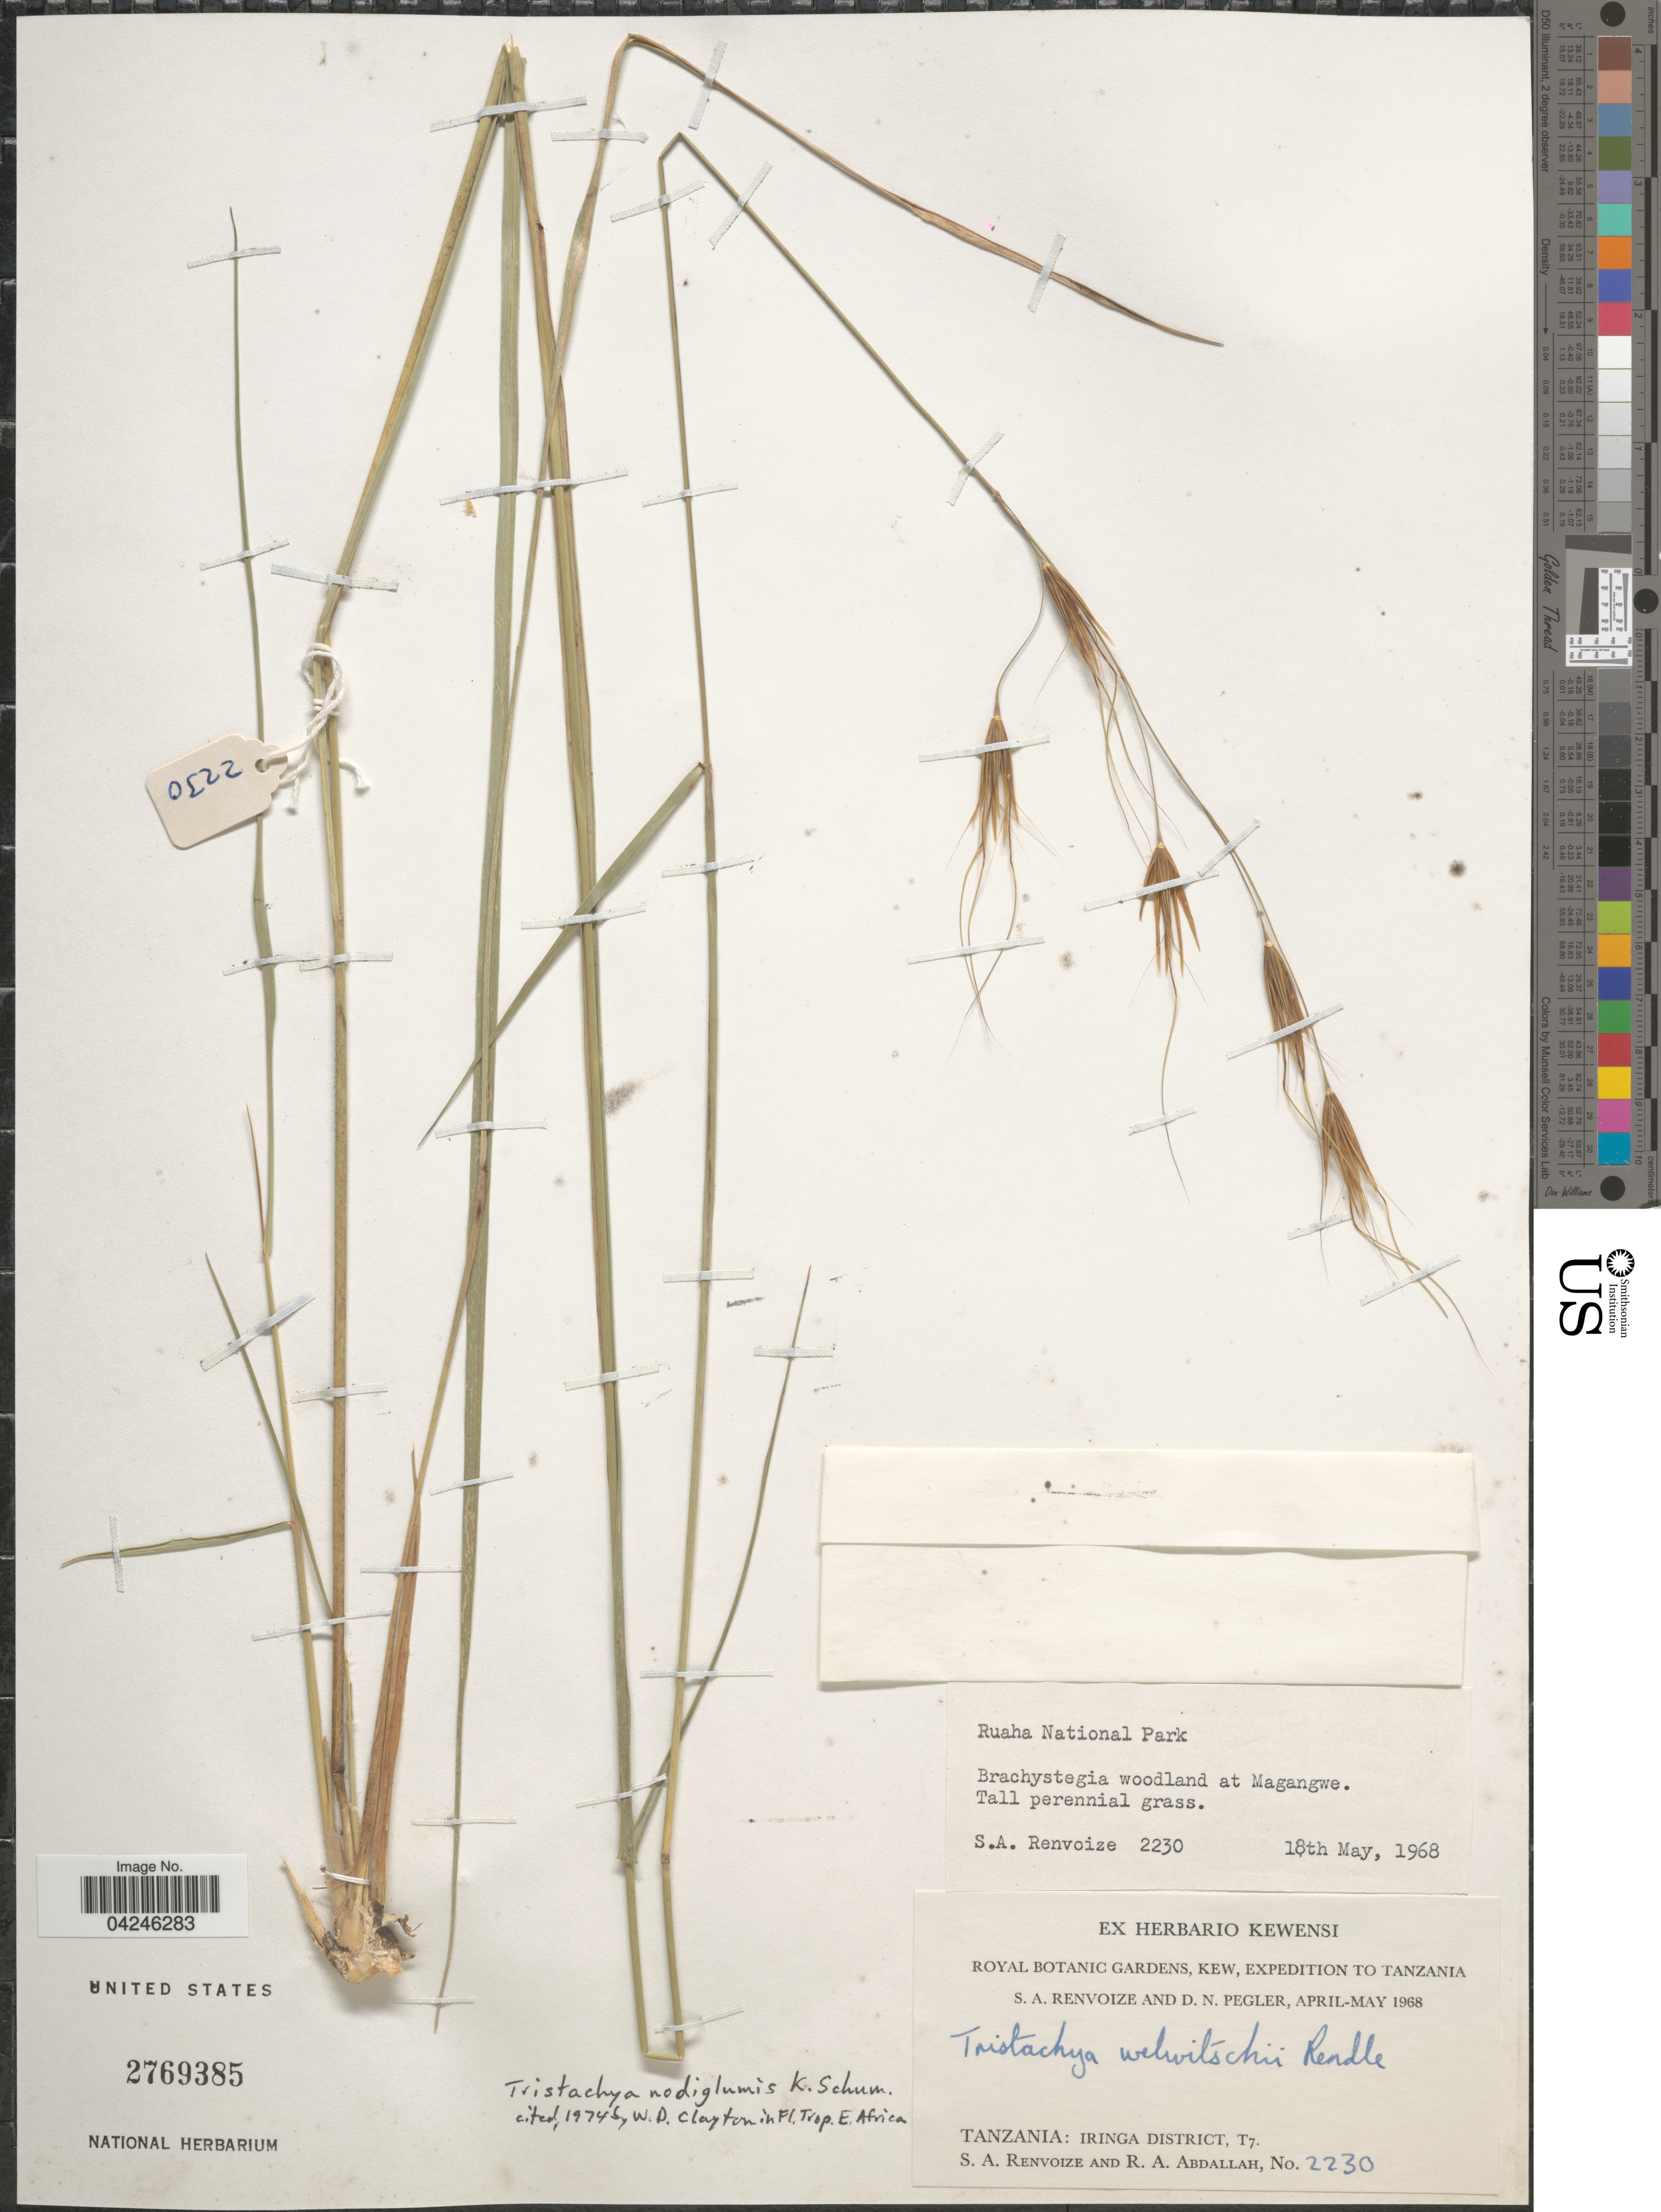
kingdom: Plantae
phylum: Tracheophyta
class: Liliopsida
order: Poales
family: Poaceae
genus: Tristachya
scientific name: Tristachya nodiglumis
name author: K. Schum.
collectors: S. A. Renvoize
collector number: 2230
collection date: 1968-05-18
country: Tanzania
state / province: Iringa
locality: Ruaha National Park. Brachystegia woodland at Magangwe. Royal Botanic Gardens, Kew, Expedition to Tanzania. Iringa District, T7.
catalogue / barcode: US 2769385